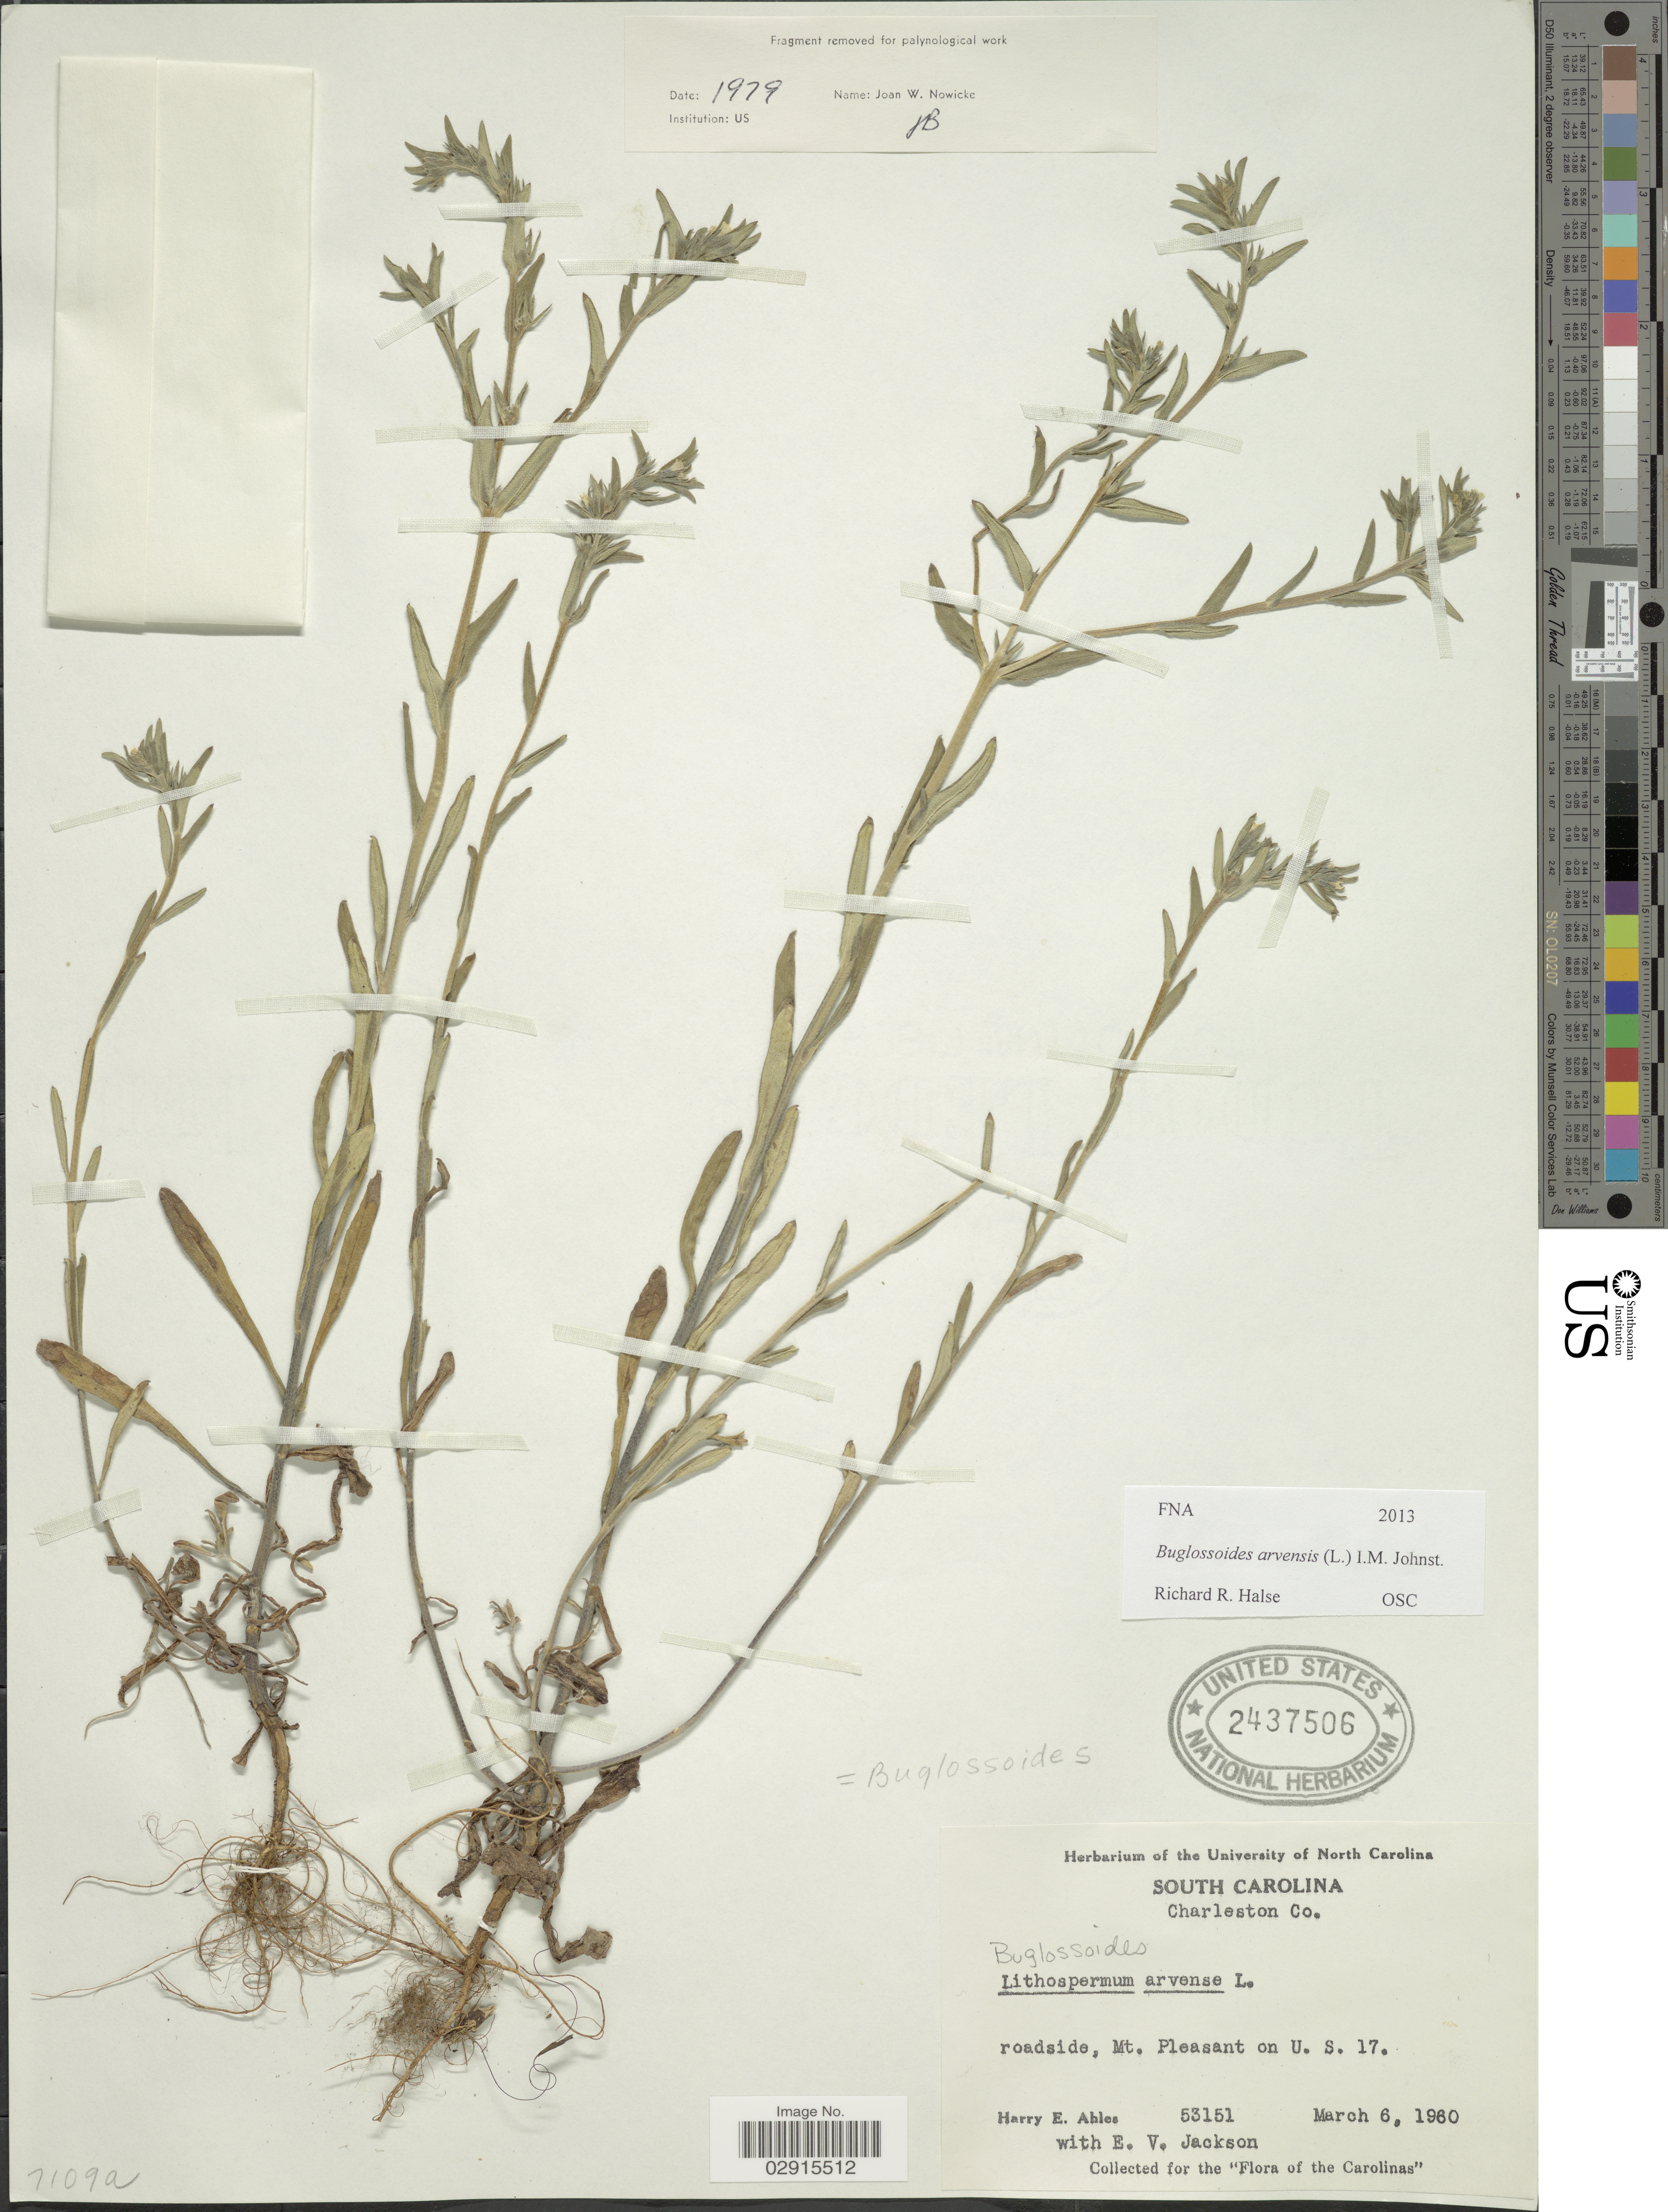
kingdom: Plantae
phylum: Tracheophyta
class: Magnoliopsida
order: Boraginales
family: Boraginaceae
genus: Buglossoides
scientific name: Buglossoides arvensis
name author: (L.) I.M. Johnst.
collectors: H. E. Ahles & E. Jackson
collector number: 53151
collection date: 1960-03-06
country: United States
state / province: South Carolina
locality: Charleston Co., roadside, Mt. Pleasant on U.S. 17.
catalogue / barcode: US 2437506